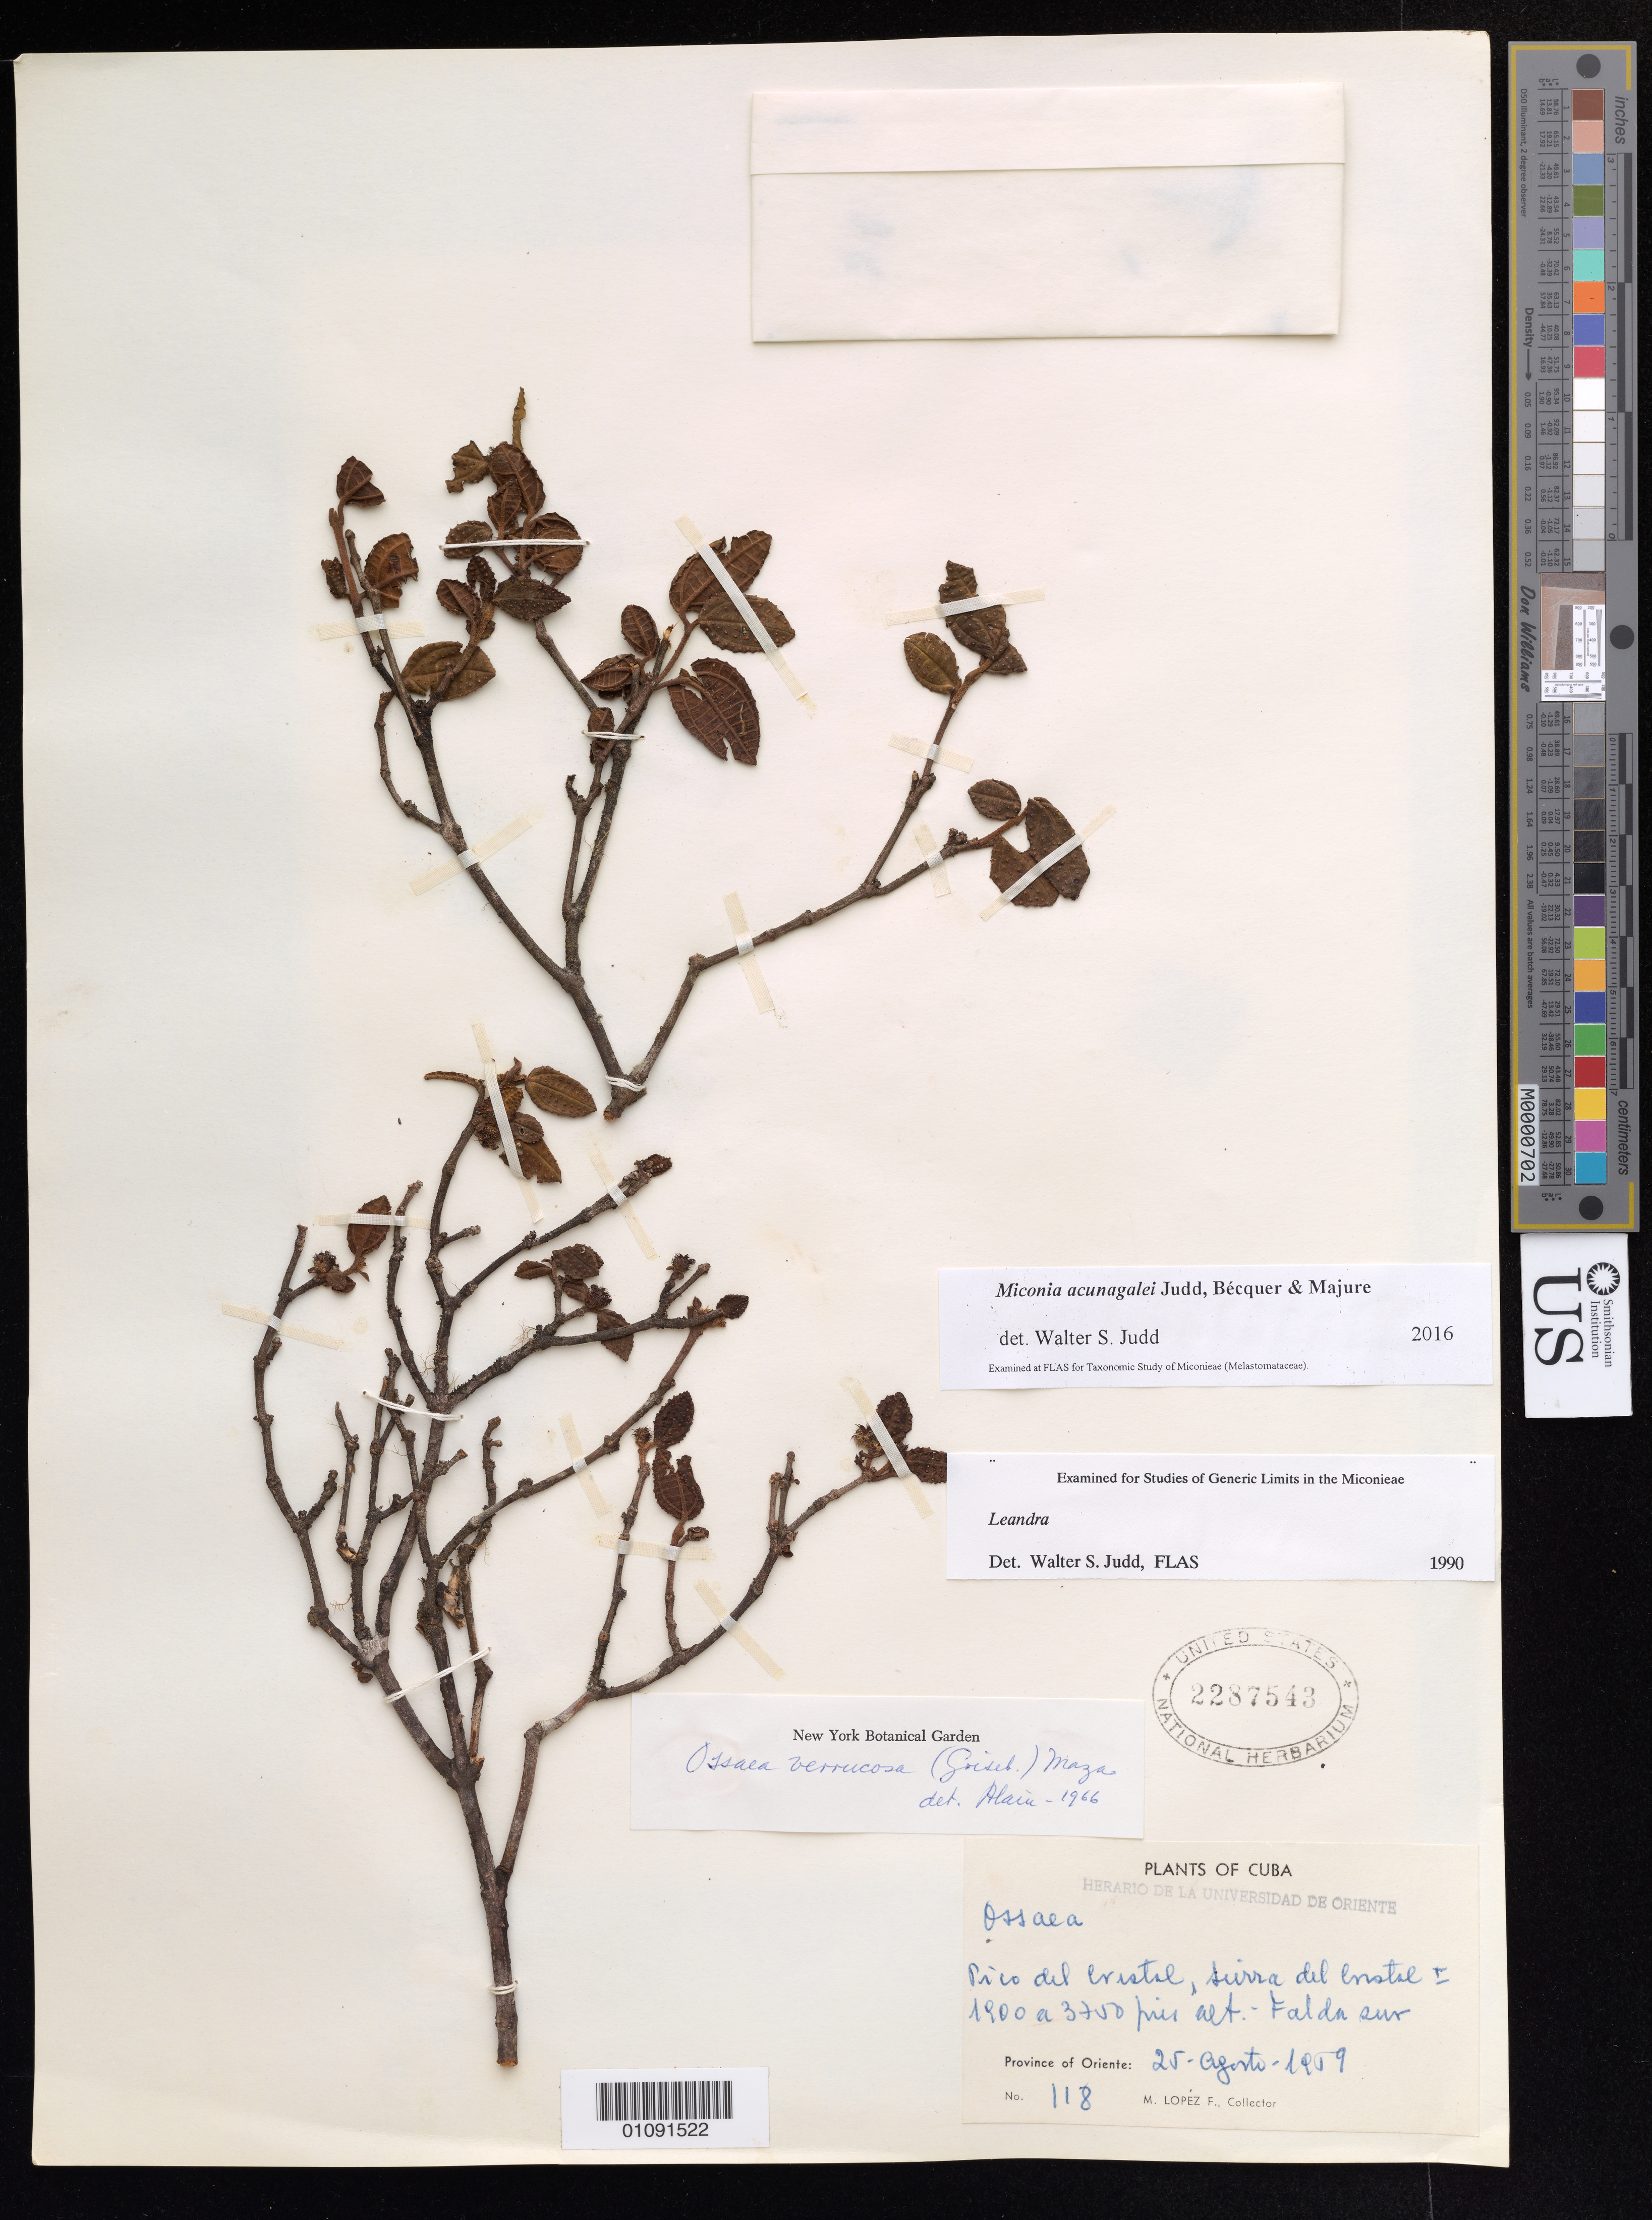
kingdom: Plantae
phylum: Tracheophyta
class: Magnoliopsida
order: Myrtales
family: Melastomataceae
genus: Miconia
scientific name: Miconia acunagalei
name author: Judd et al.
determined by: Judd, Walter S.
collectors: M. López Figueiras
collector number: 118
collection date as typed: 25 Aug 1959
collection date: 1959-08-25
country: Cuba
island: Cuba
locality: Oriente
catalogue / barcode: US 2287543